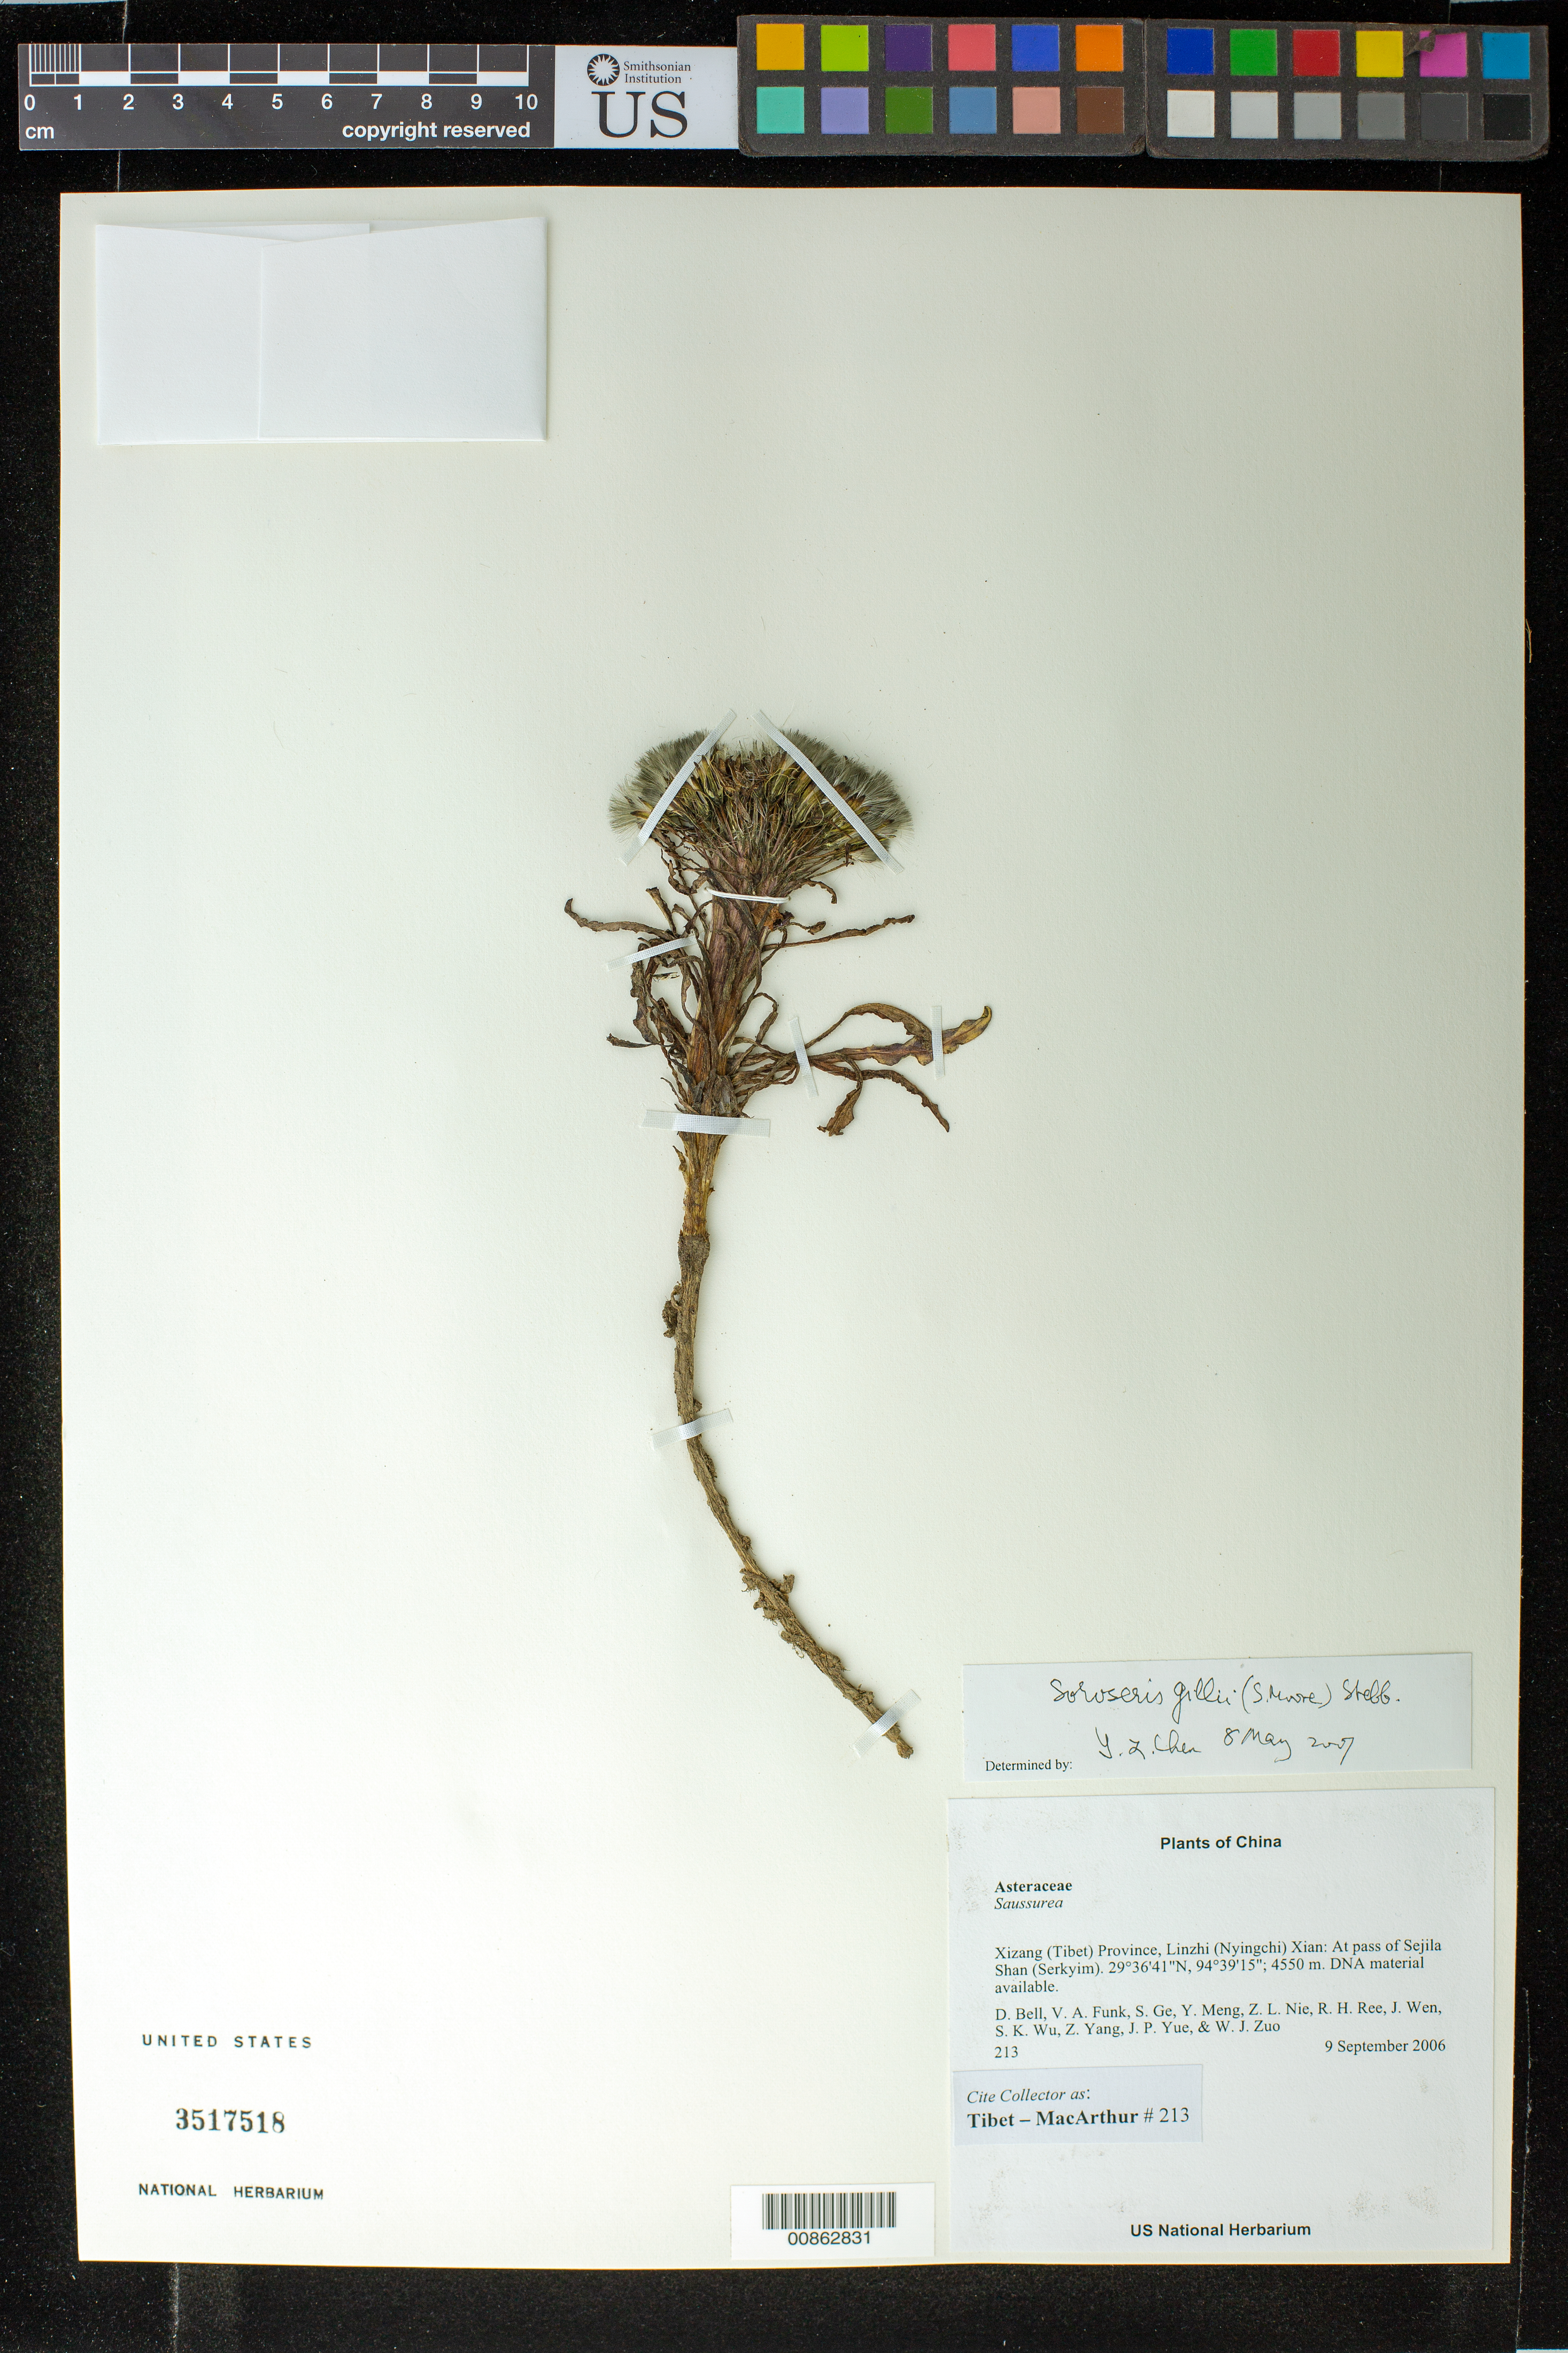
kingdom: Plantae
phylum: Tracheophyta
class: Magnoliopsida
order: Asterales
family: Asteraceae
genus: Soroseris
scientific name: Soroseris hookeriana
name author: Stebbins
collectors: Tibet-MacArthur, D. A. Bell, V. Funk, S. Ge, Y. Meng, Z. Nie, R. Ree, J. Wen, S. K. Wu, Z. Yang, J. Yue & W. Zuo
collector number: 213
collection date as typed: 09 Sep 2006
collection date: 2006-09-09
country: China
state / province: Xizang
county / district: Linzhi (Nyingchi) Xian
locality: At pass of Sejila Shan (Serkyim).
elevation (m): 4550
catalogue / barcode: US 3517518